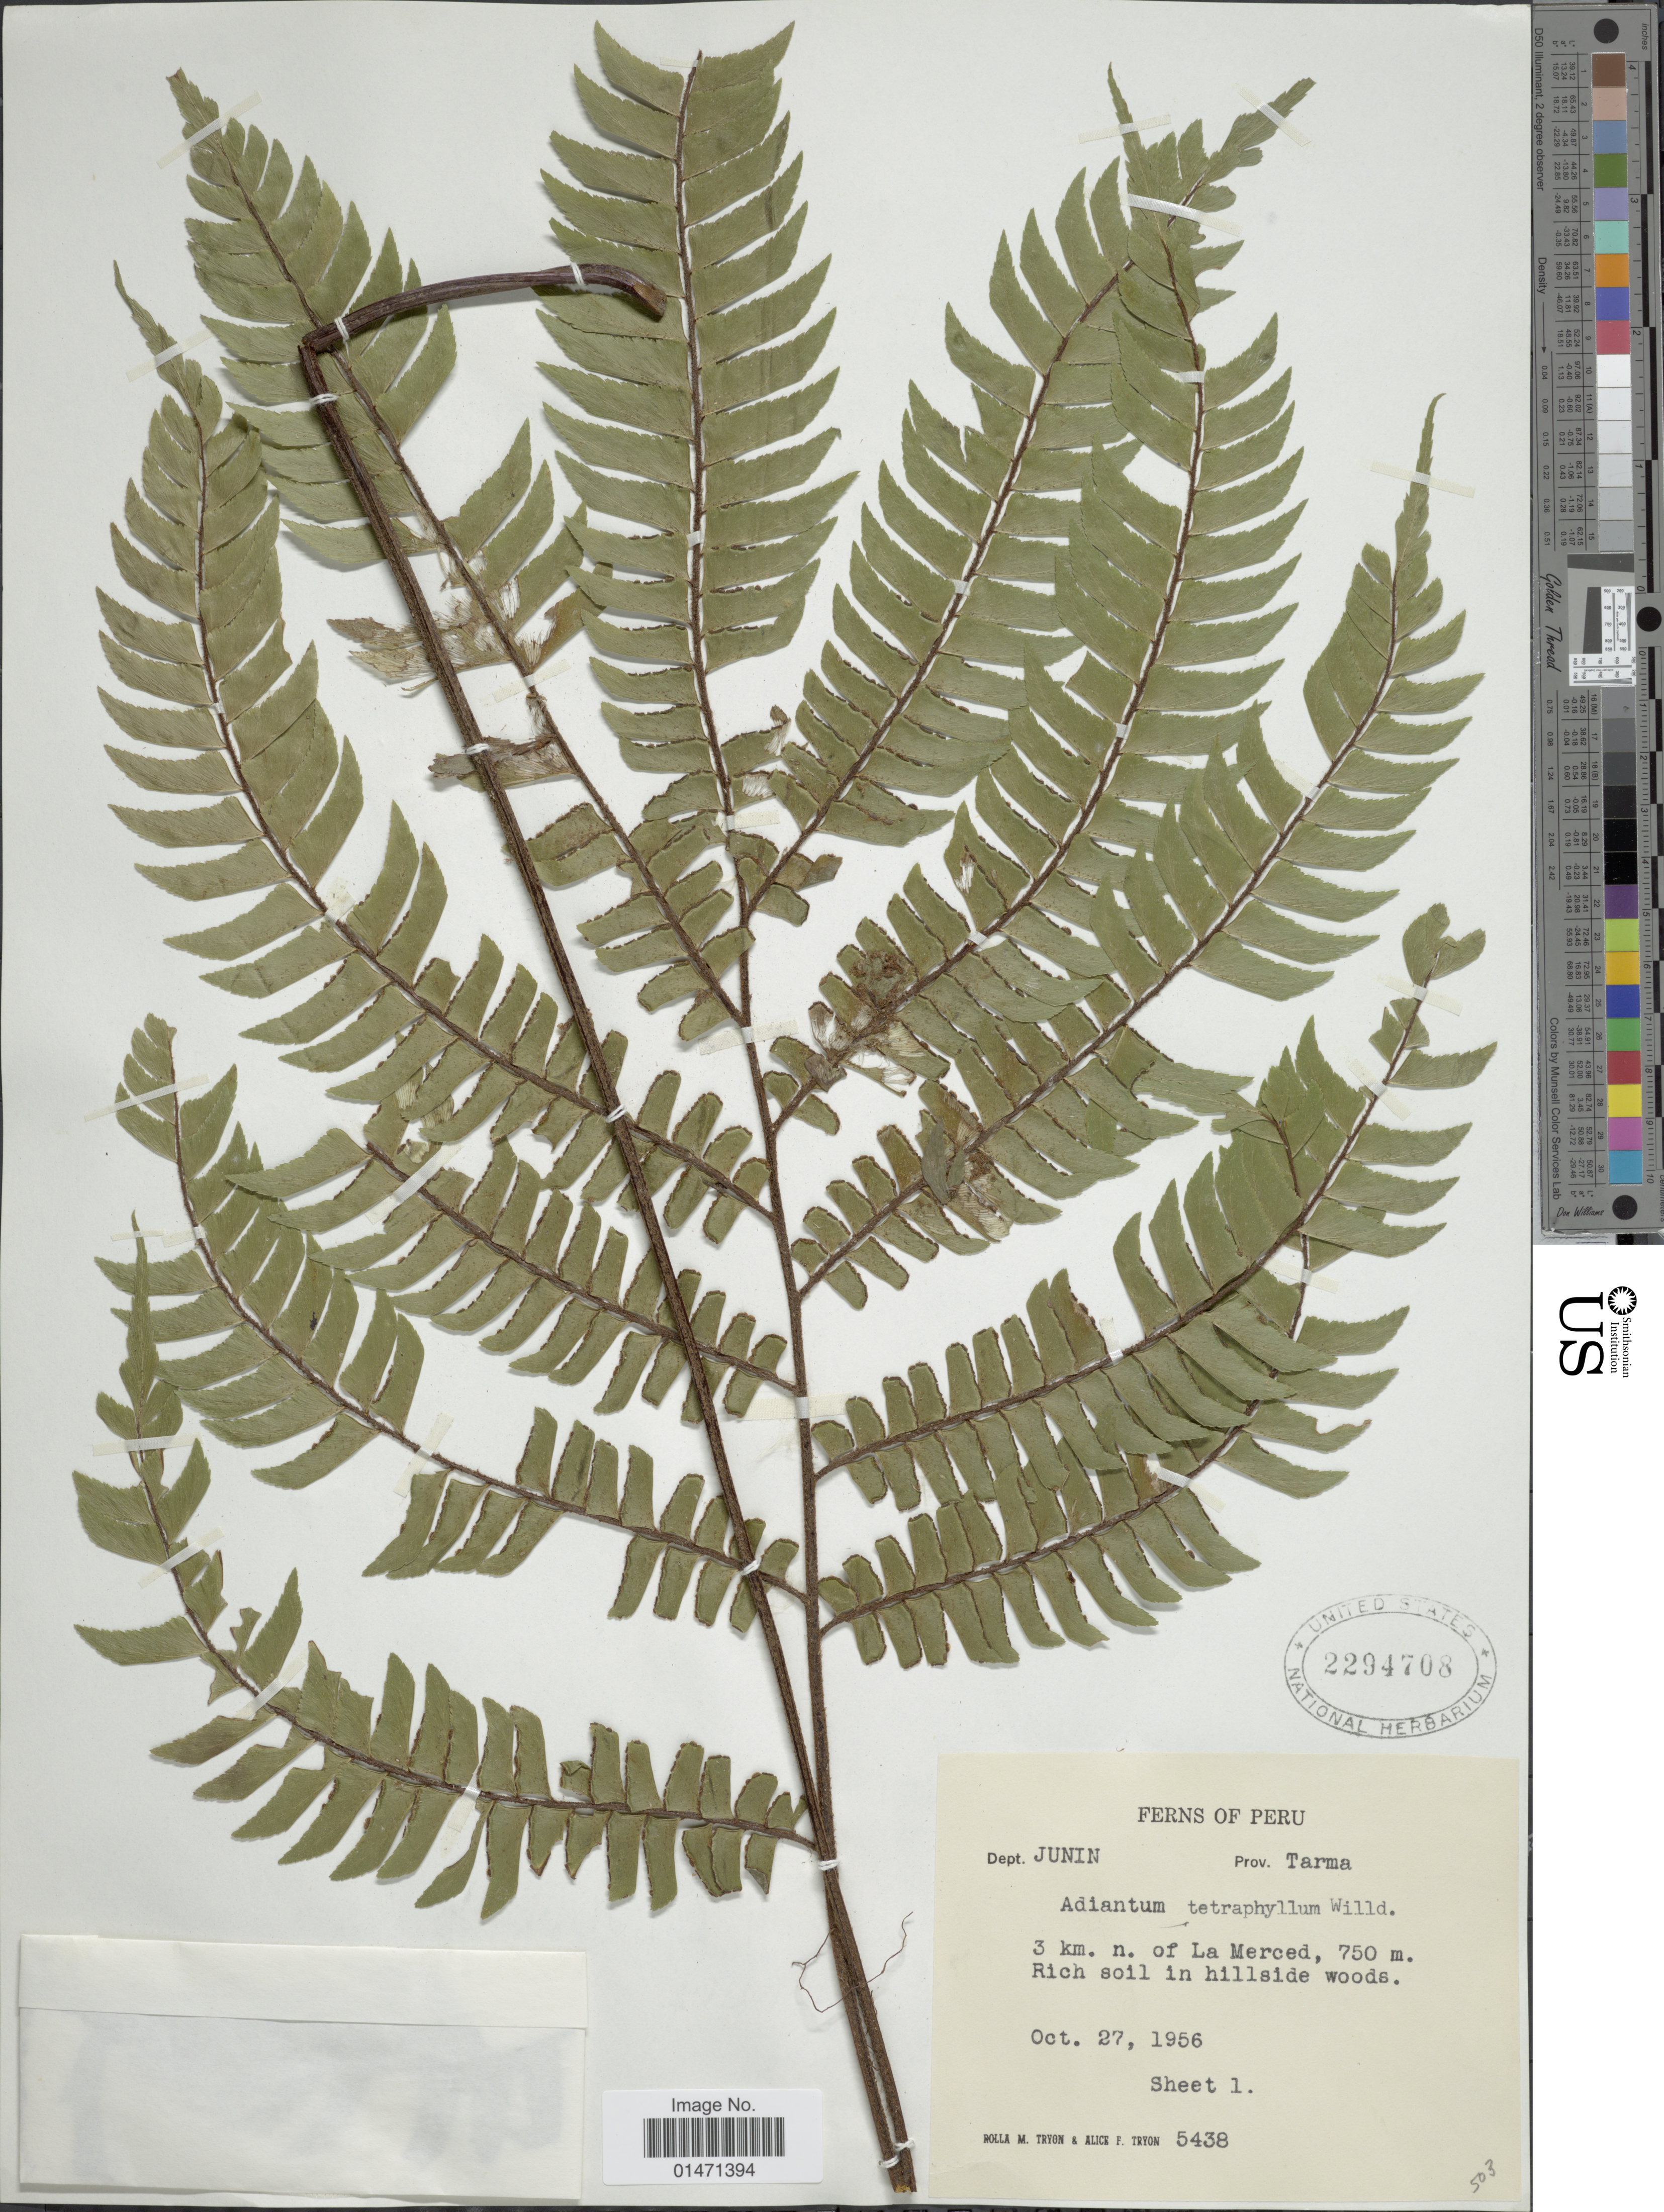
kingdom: Plantae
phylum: Tracheophyta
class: Polypodiopsida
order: Polypodiales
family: Pteridaceae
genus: Adiantum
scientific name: Adiantum rondonii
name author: A. Samp.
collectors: R. M. Tryon & A. F. Tryon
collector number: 5438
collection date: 1956-10-27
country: Peru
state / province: Junín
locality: Dept. Junin, Prov. Tarma, 3km n. of La Merced, rich soil in hillside woods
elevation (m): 750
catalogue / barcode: US 2294708